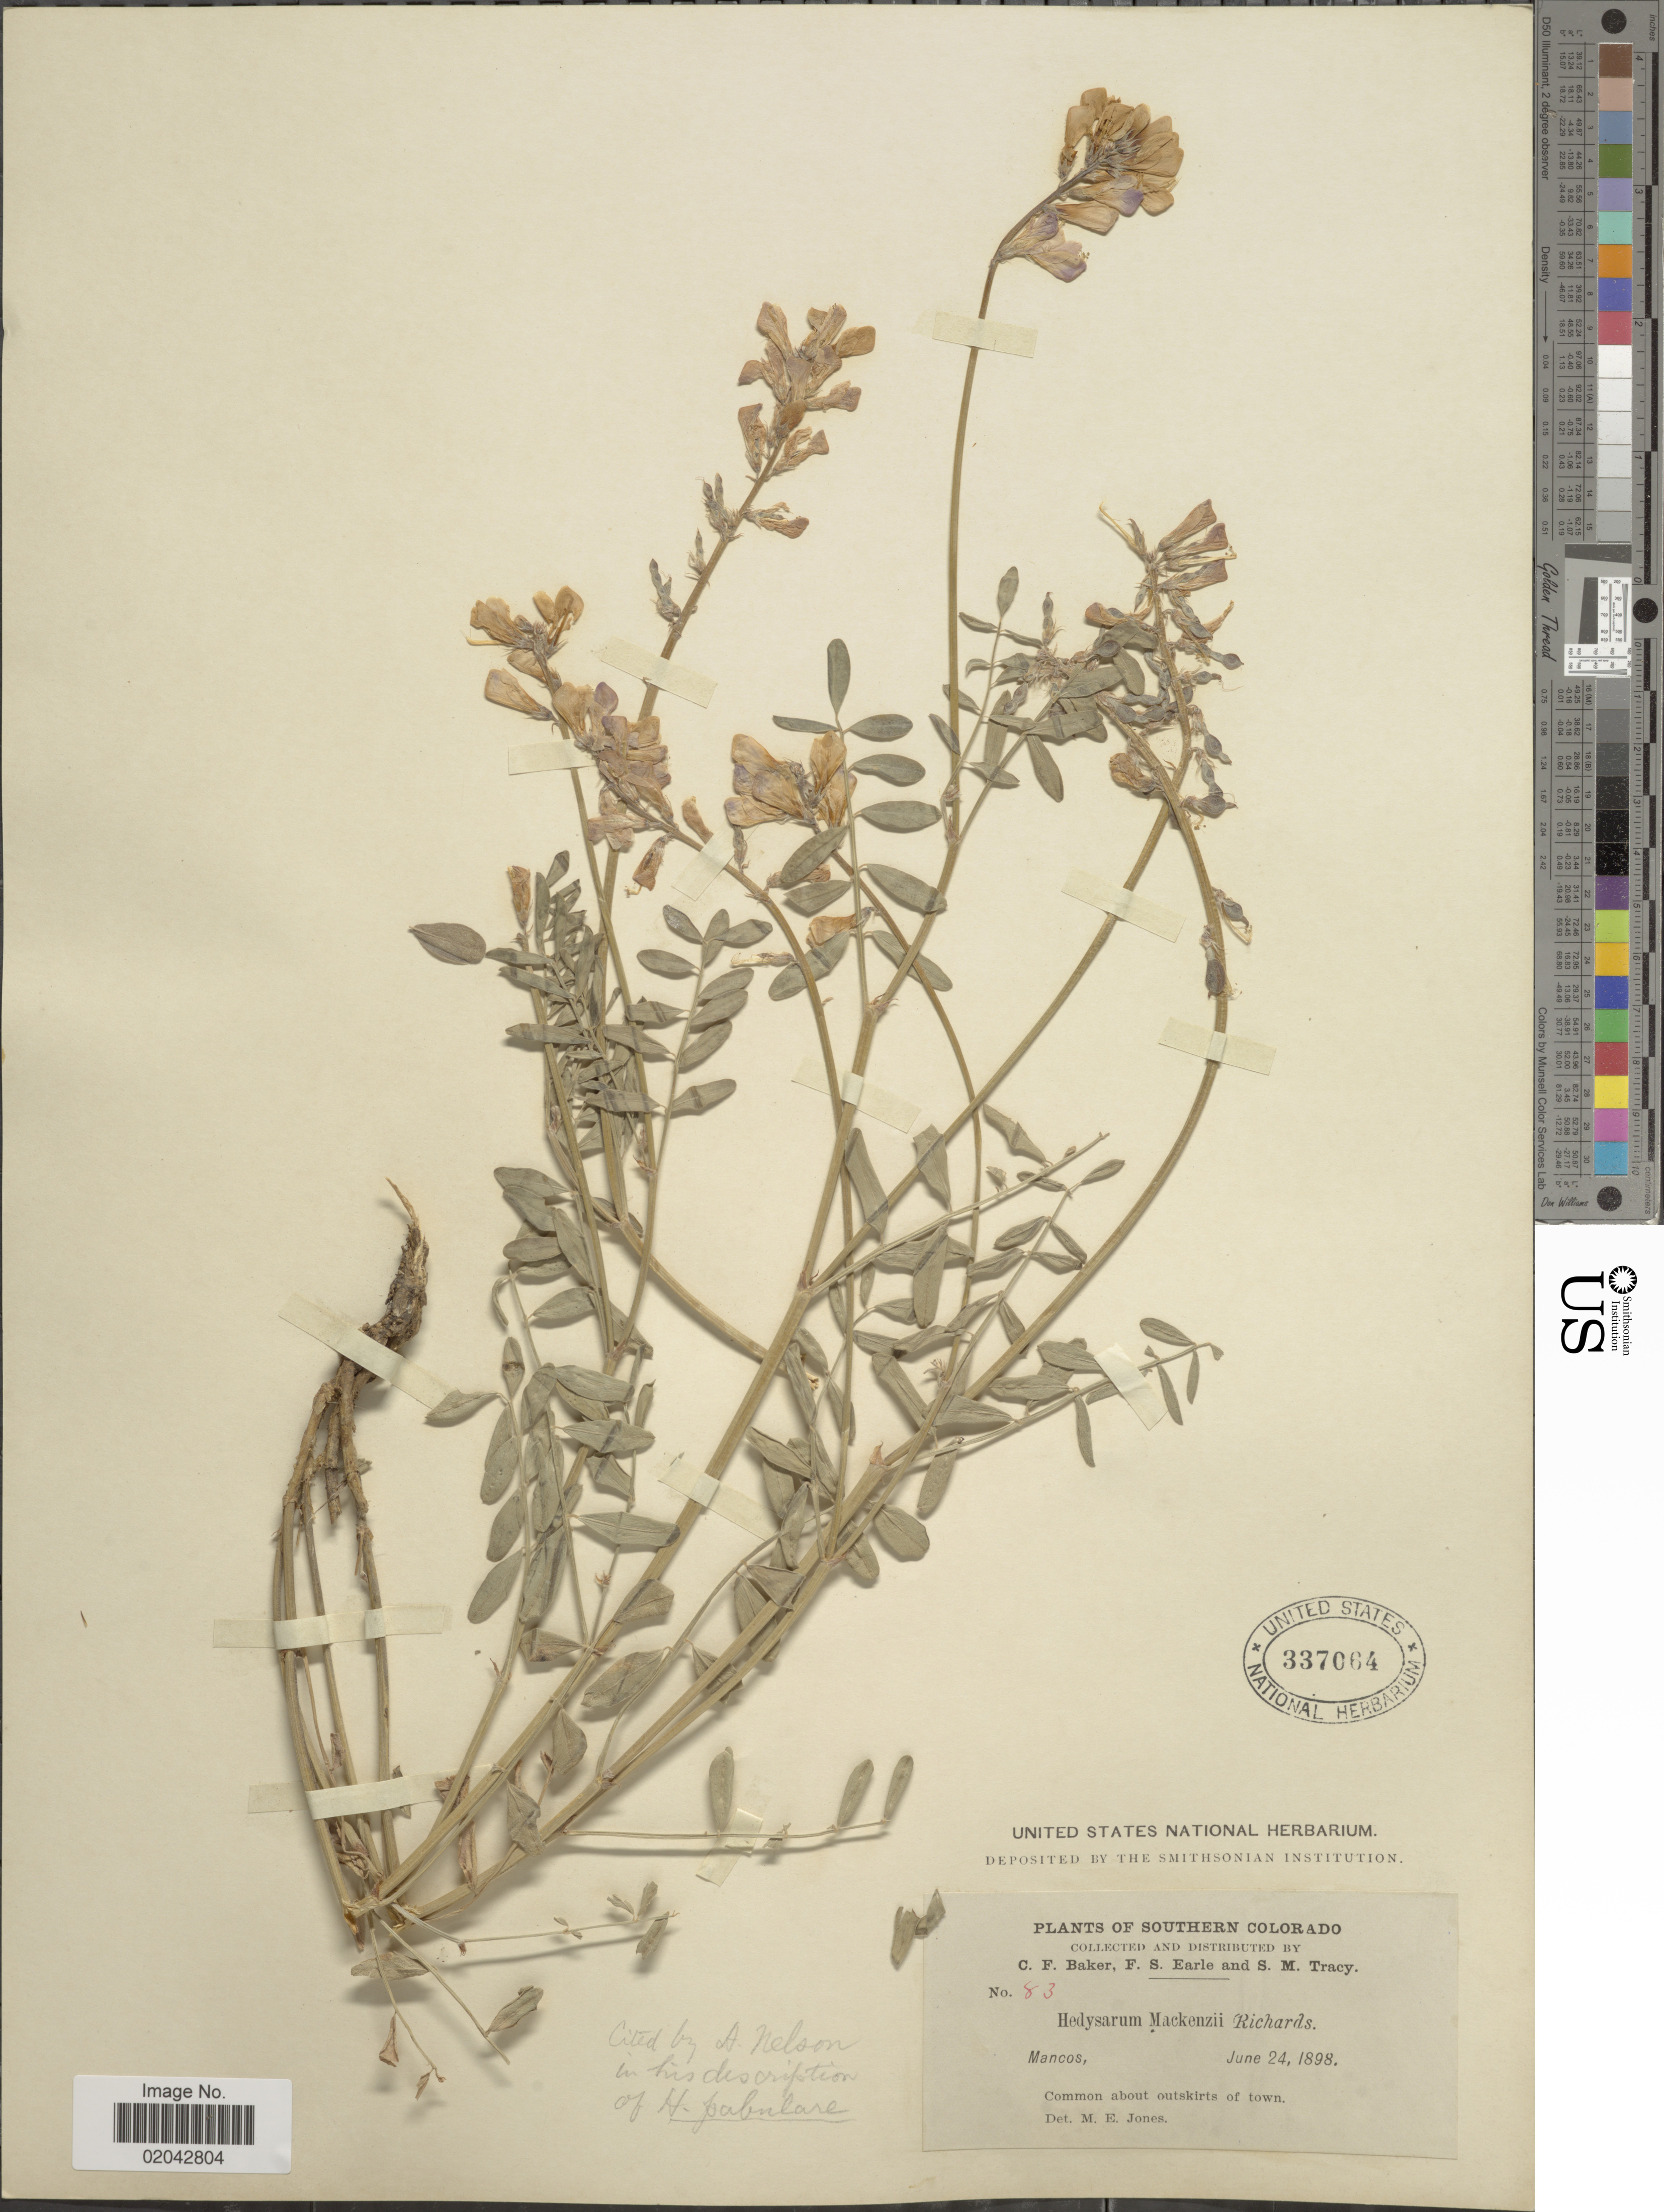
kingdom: Plantae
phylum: Tracheophyta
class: Magnoliopsida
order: Fabales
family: Fabaceae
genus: Hedysarum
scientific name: Hedysarum pabulare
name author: A. Nelson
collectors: C. F. Baker, F. S. Earle & S. Stracy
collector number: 83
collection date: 1898-06-24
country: United States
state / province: Colorado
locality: Southern Colorado, Mancos, common about outskirts of town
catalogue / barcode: US 337064